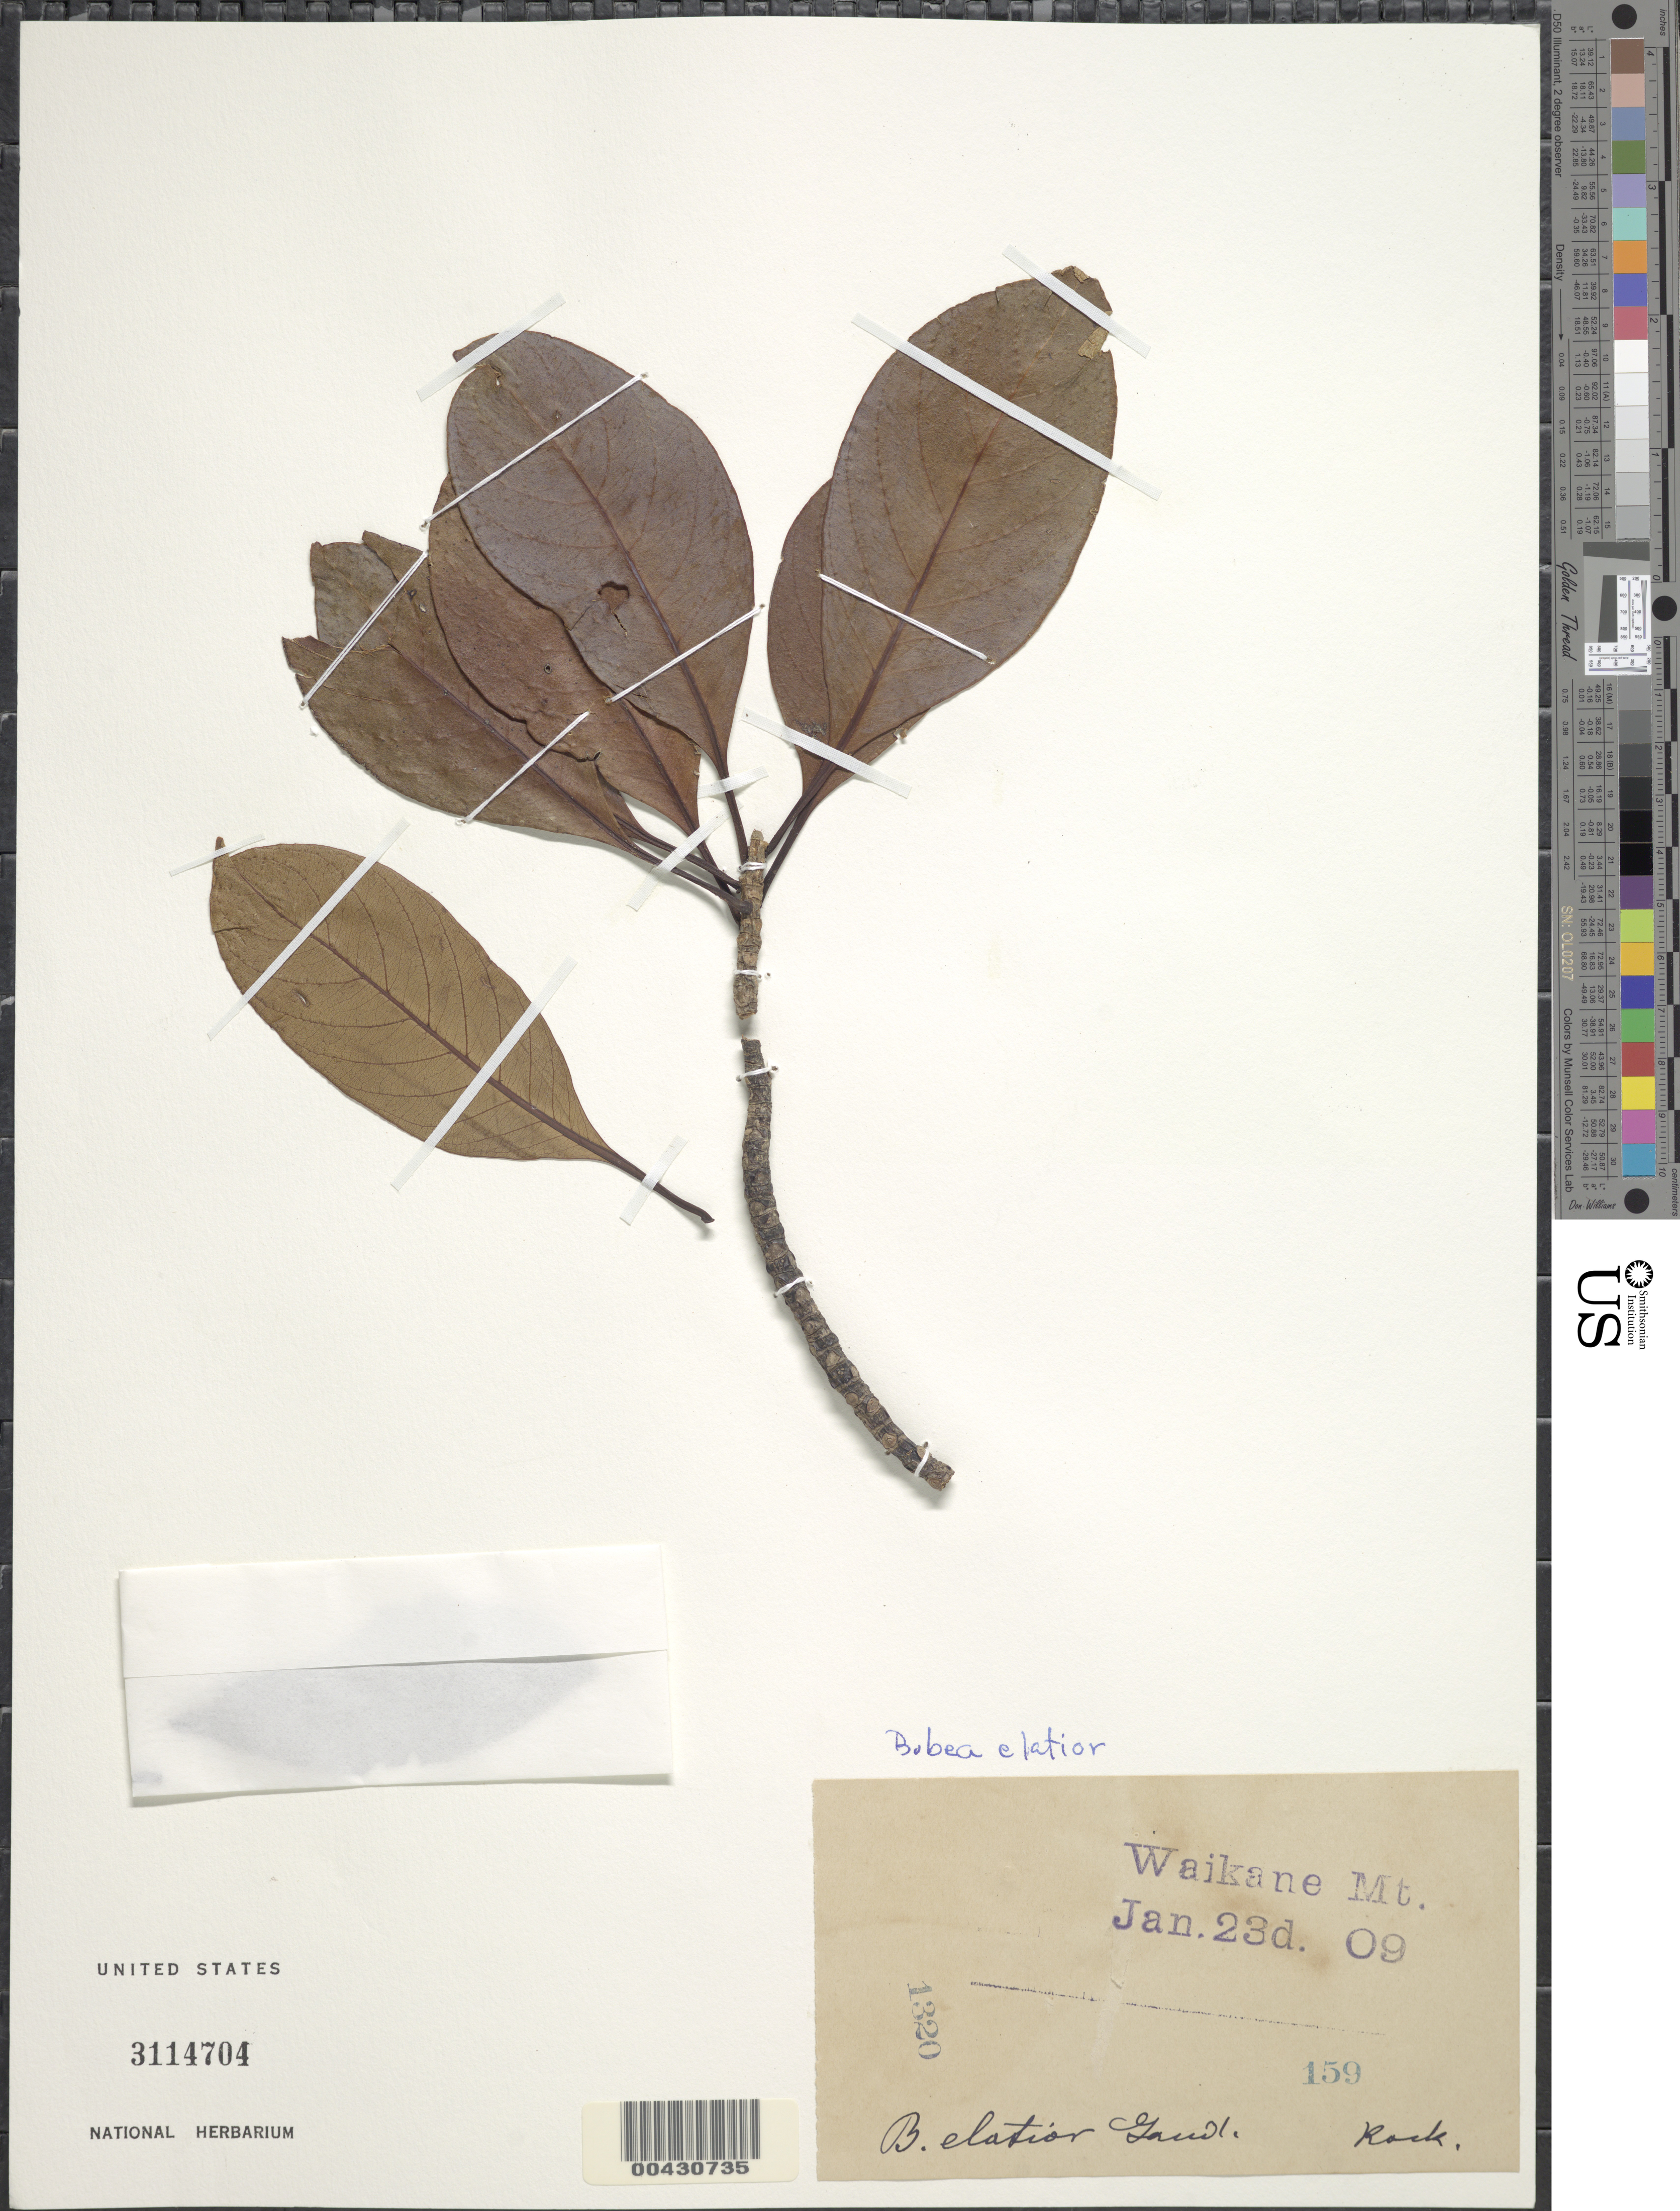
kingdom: Plantae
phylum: Tracheophyta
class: Magnoliopsida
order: Gentianales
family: Rubiaceae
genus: Bobea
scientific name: Bobea elatior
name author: Gaudich.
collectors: J. F. Rock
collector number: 1320/159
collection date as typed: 23 Jan 1909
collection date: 1909-01-23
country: United States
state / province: Hawaii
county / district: Hawaii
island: Hawaii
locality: Waikane Mt.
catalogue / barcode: US 3114704